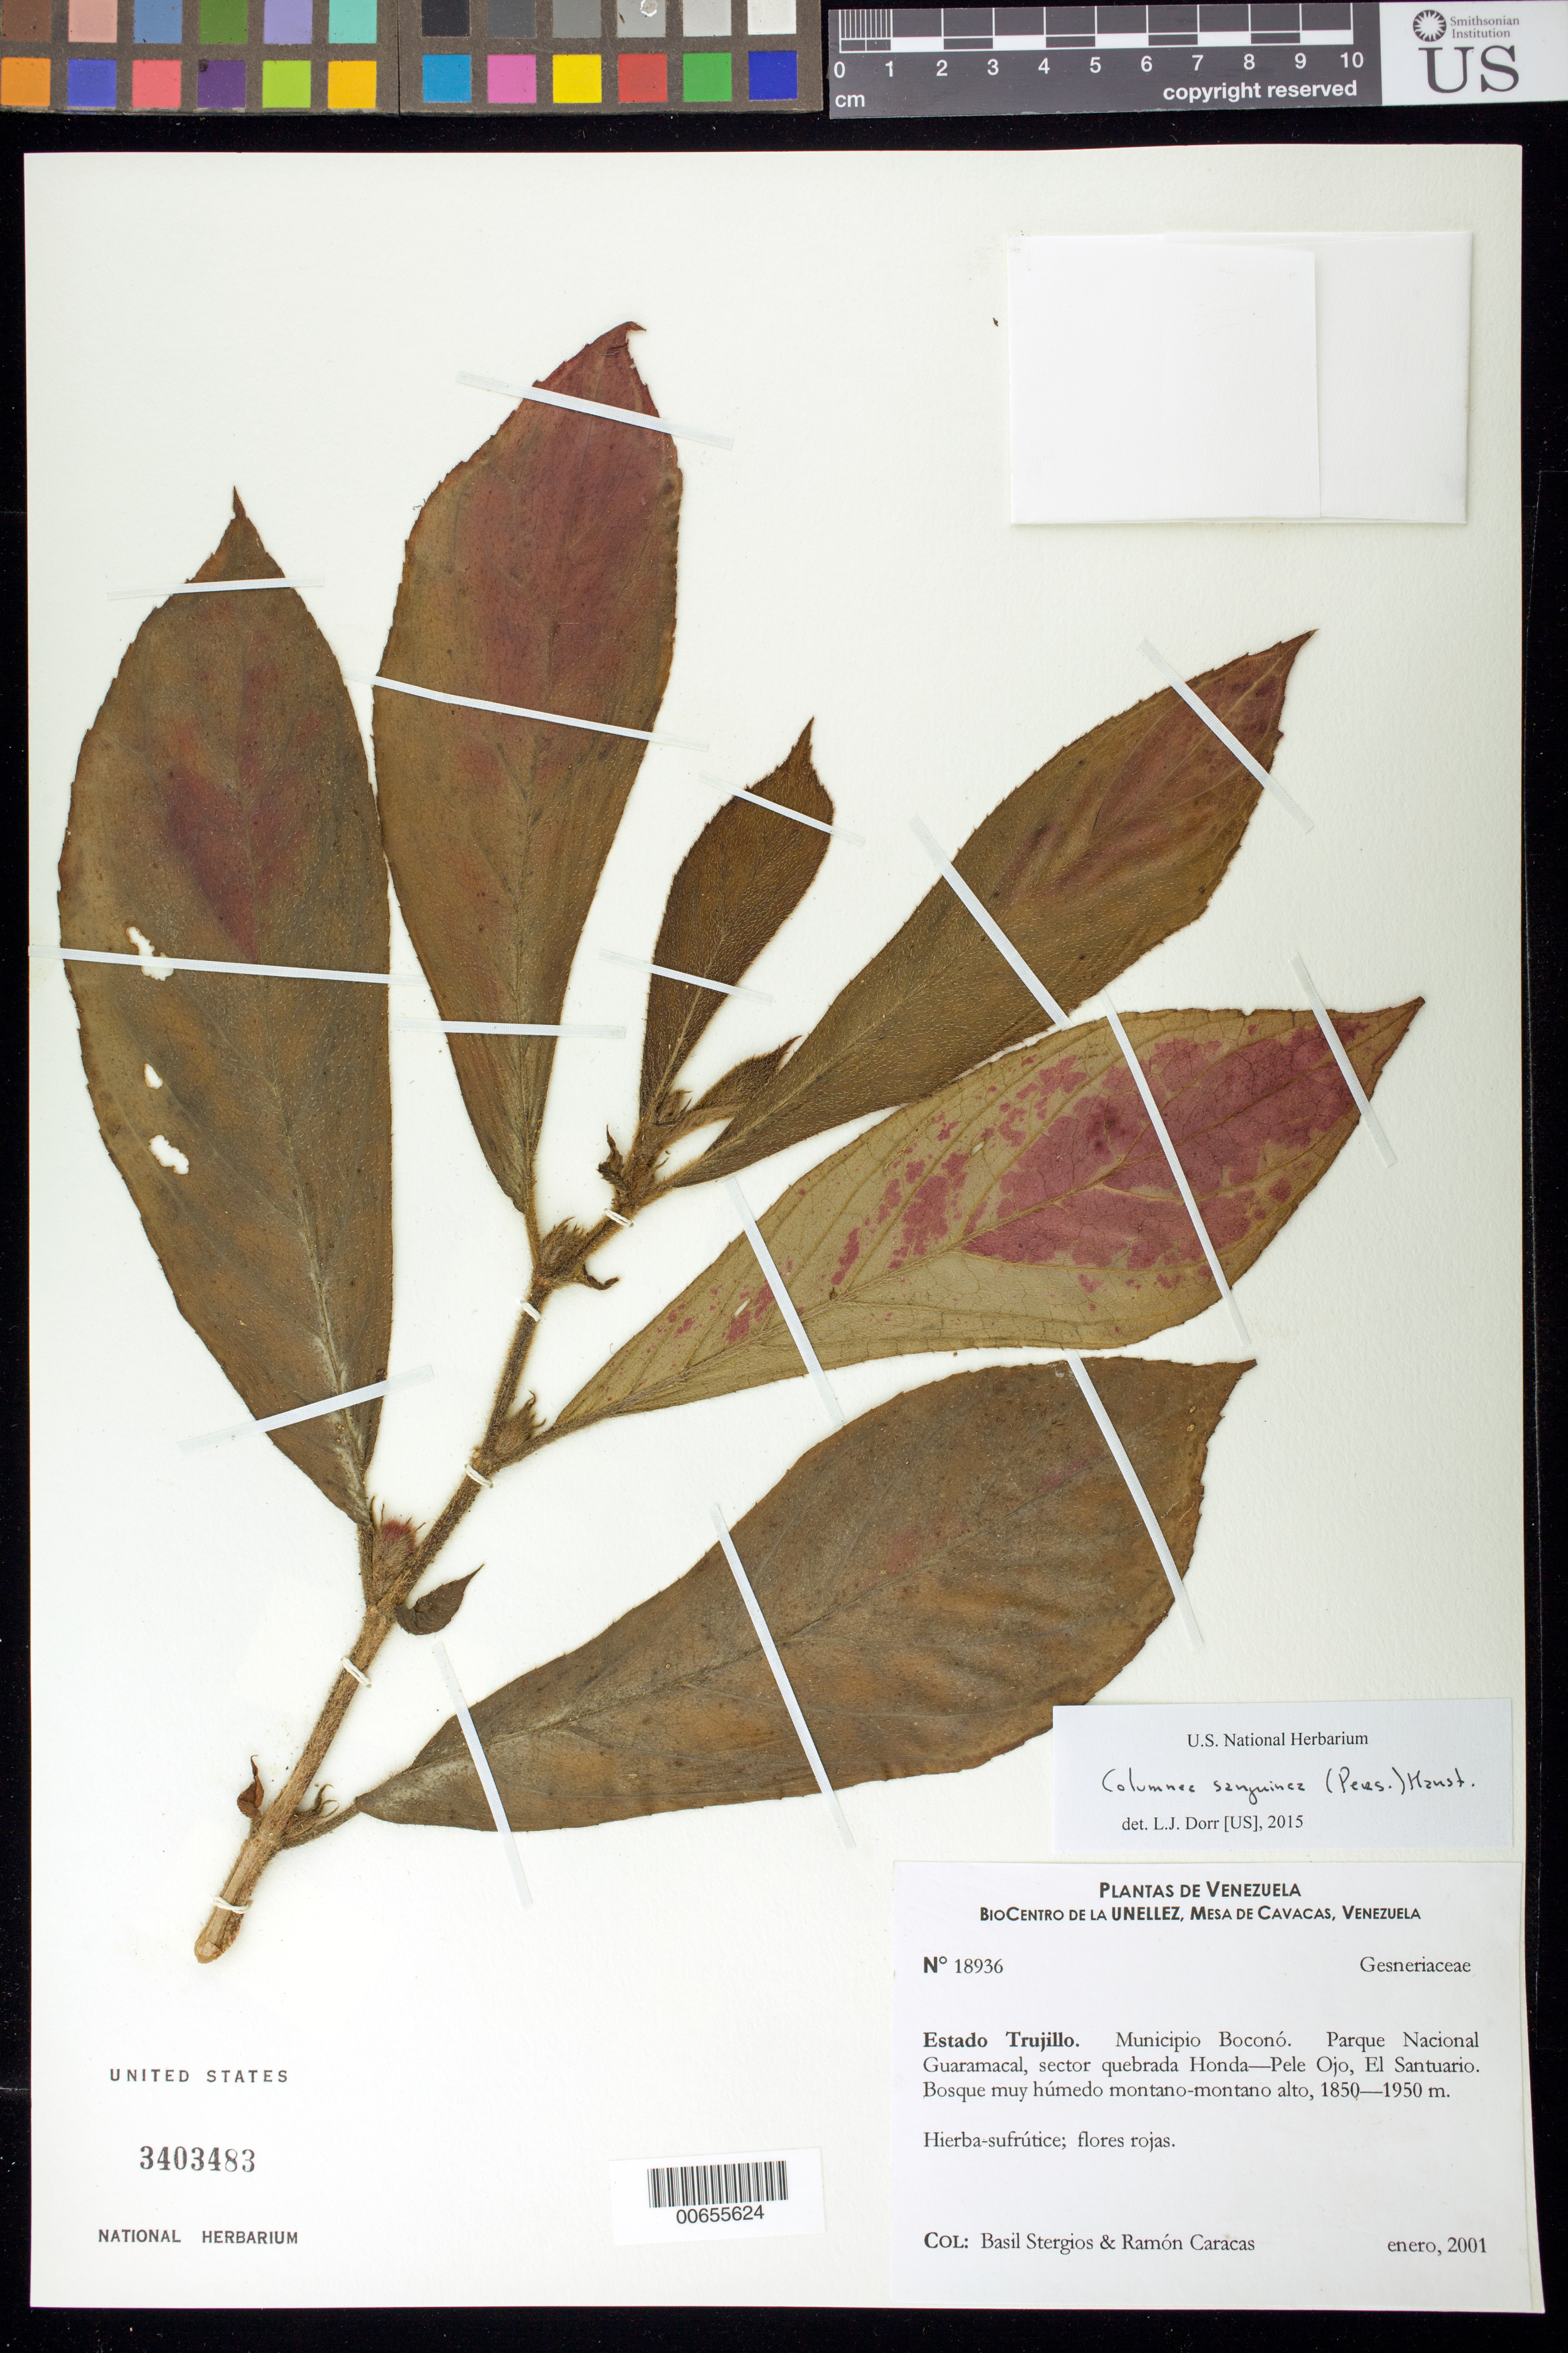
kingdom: Plantae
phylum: Tracheophyta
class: Magnoliopsida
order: Lamiales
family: Gesneriaceae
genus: Columnea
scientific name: Columnea sanguinea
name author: (Pers.) Hanst.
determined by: Dorr, L. J., (BOT), Smithsonian Institution - National Museum of Natural History (UNITED STATES)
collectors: B. G. Stergios & R. Caracas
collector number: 18936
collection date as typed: Jan 2001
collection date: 2001-01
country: Venezuela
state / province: Trujillo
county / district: Boconó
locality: Parque Nacional Guaramacal, sector quebrada Honda-Pele Ojo, El Santuario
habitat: Bosque muy húmedo montano-montano alto.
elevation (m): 1850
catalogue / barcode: US 3403483